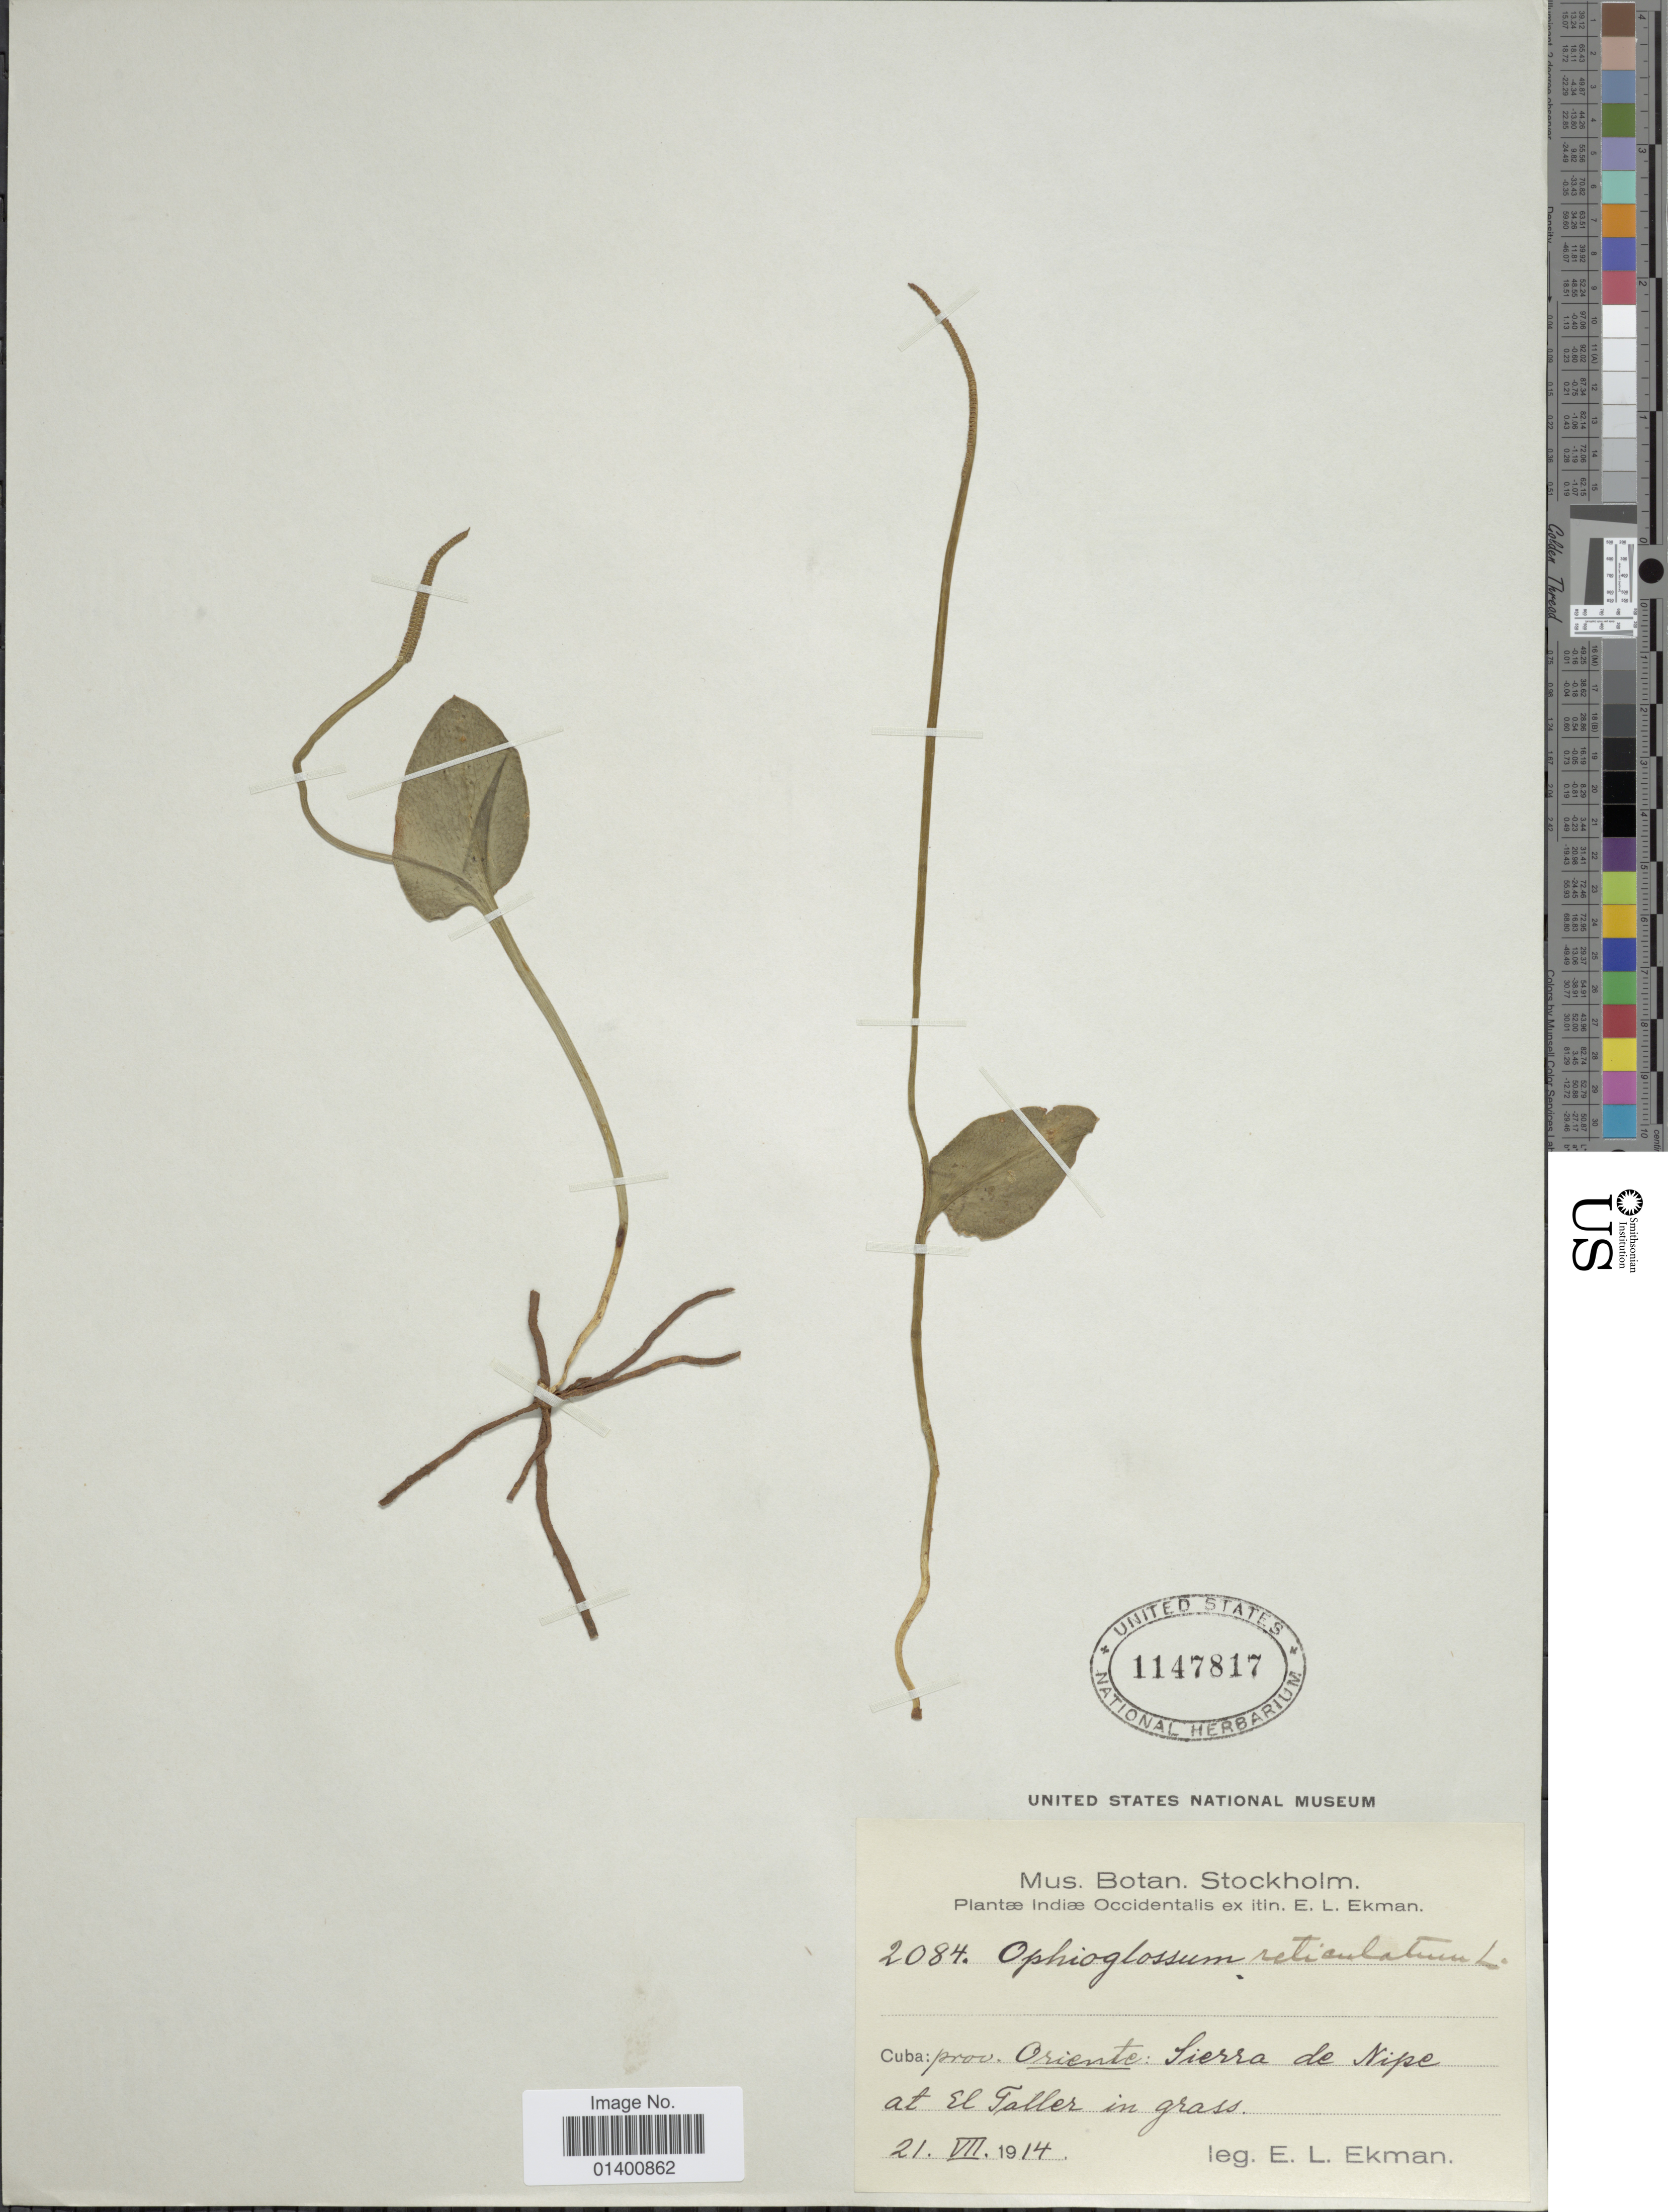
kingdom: Plantae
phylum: Tracheophyta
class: Polypodiopsida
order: Ophioglossales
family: Ophioglossaceae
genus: Ophioglossum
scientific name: Ophioglossum reticulatum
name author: L.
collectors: E. L. Ekman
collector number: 2084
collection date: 1914-07-21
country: Cuba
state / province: Oriente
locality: Sierra de Nipe at El Taller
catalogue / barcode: US 1147817